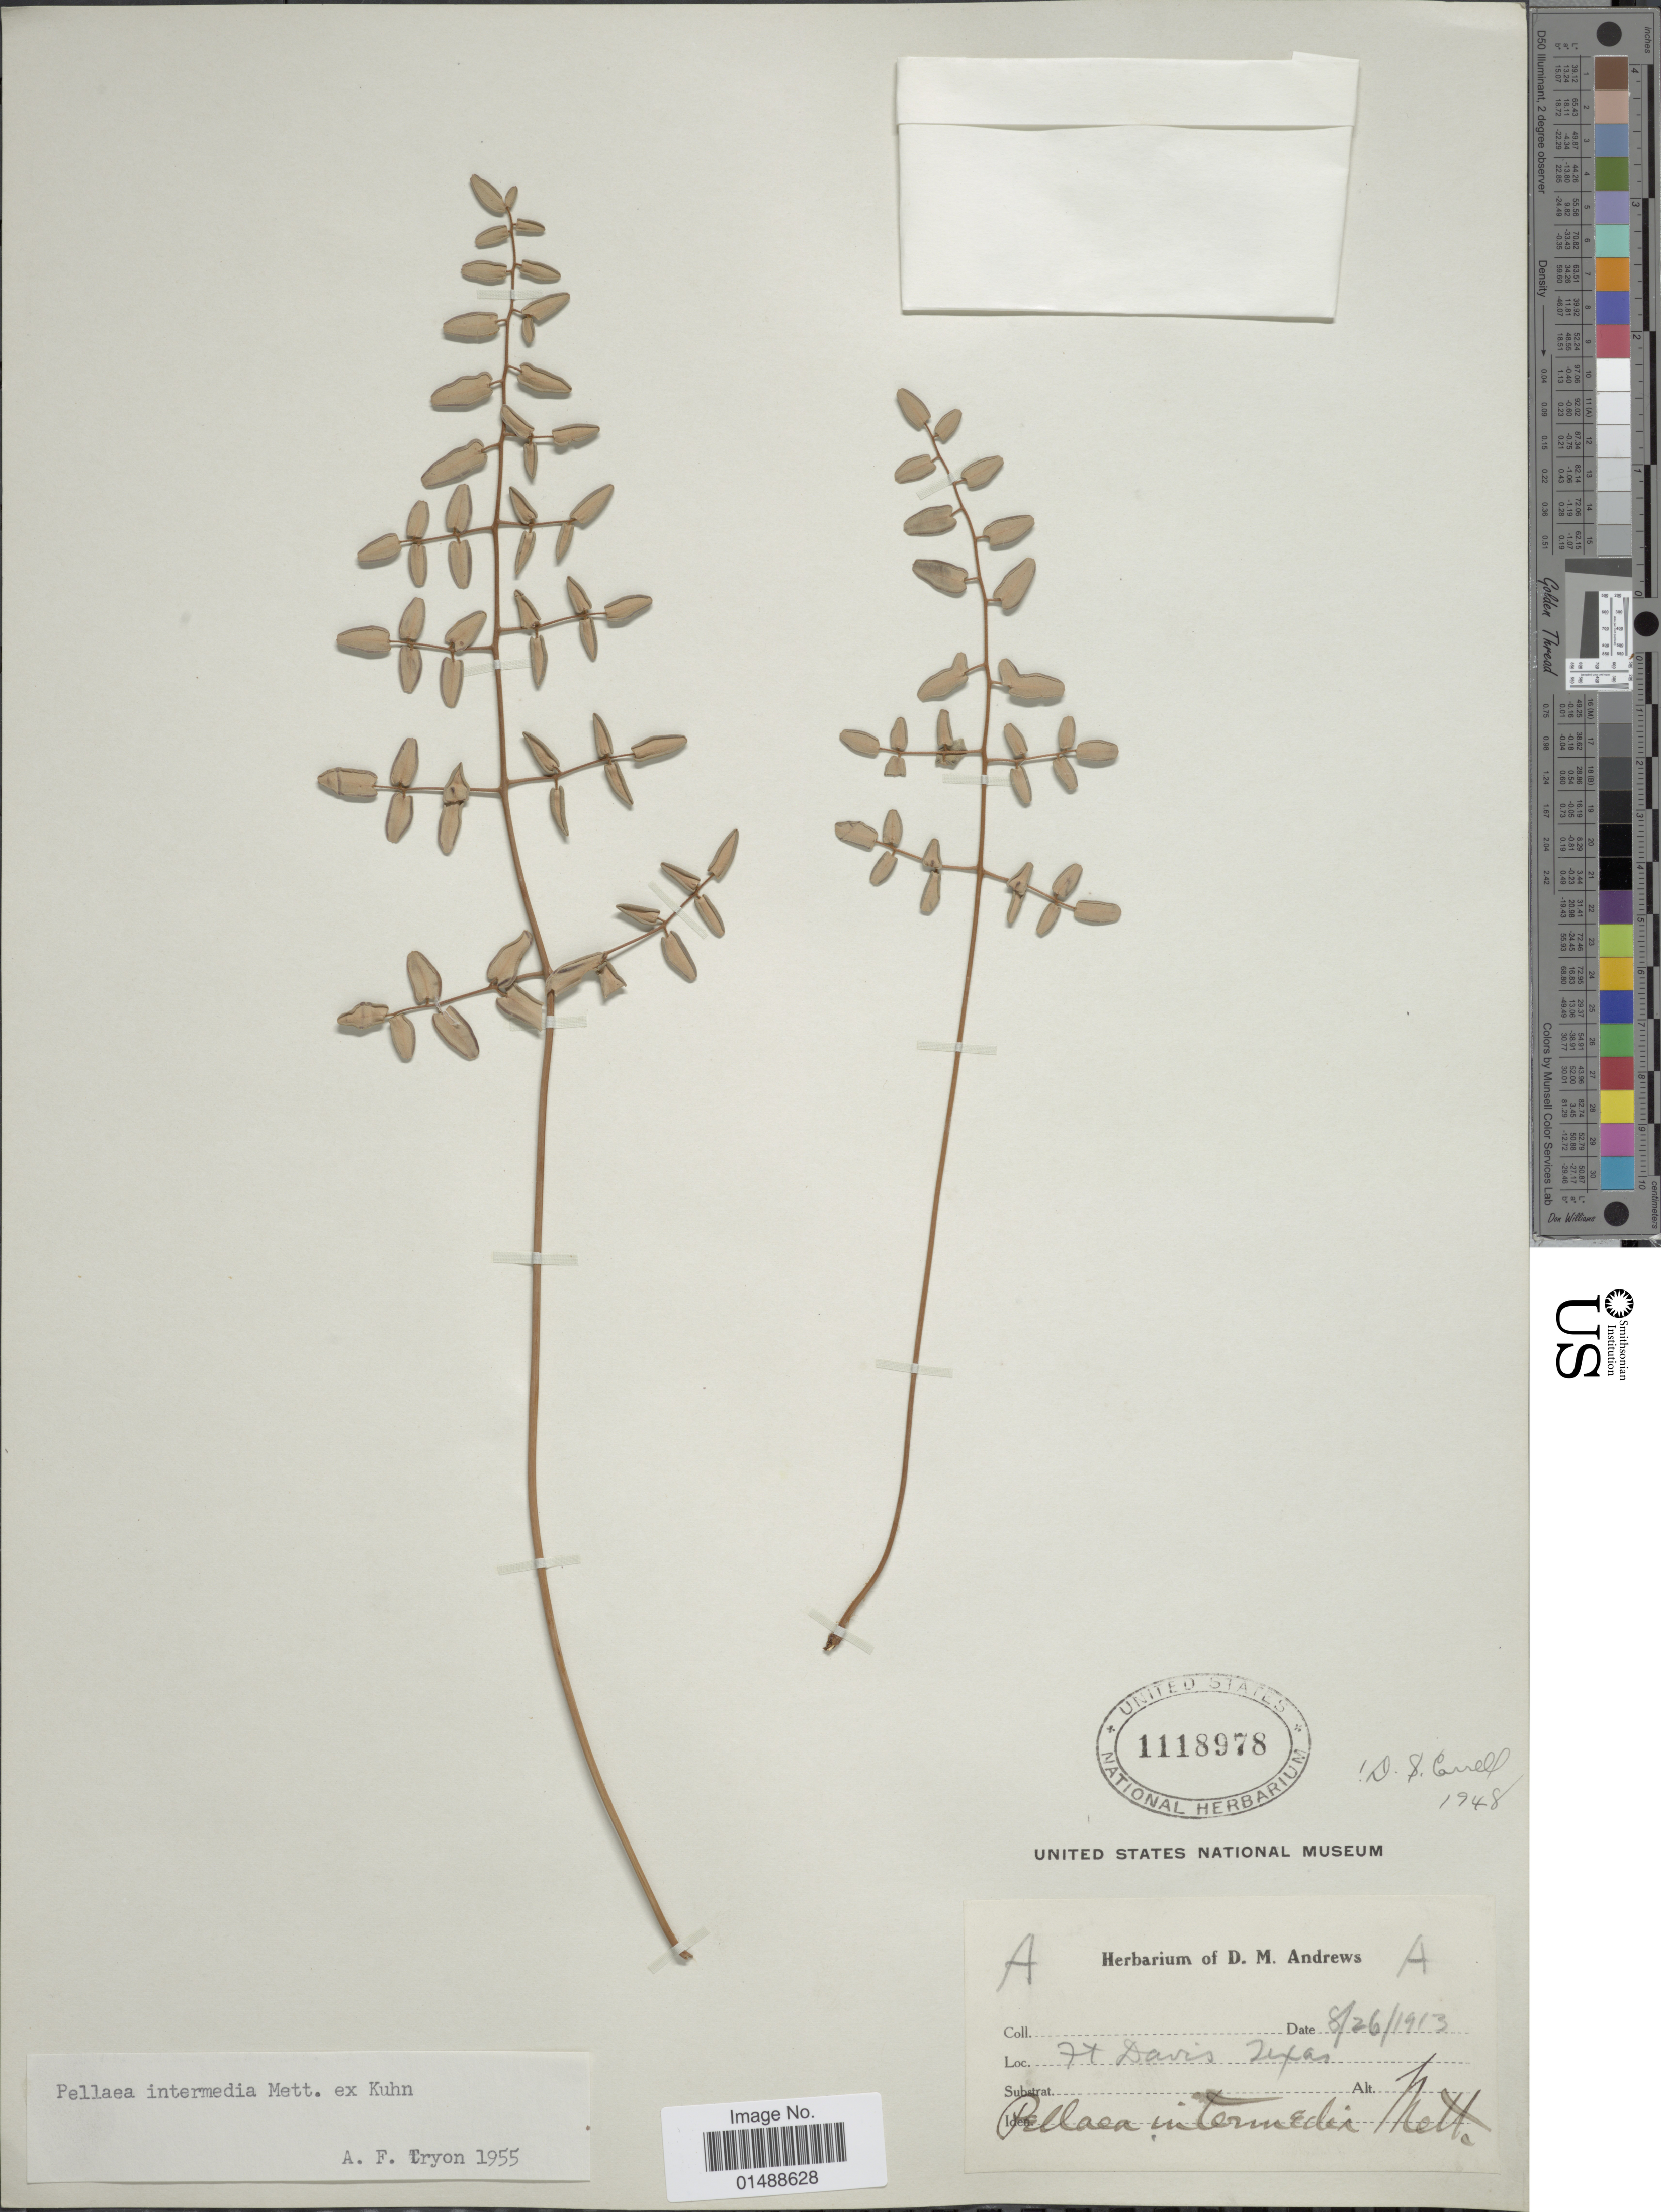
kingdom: Plantae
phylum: Tracheophyta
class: Polypodiopsida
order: Polypodiales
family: Pteridaceae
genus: Pellaea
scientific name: Pellaea intermedia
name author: Mett. ex Kuhn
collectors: ex herb. D. M. Andrews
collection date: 1913-08-26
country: United States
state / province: Texas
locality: Ft. Davis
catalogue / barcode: US 1118978